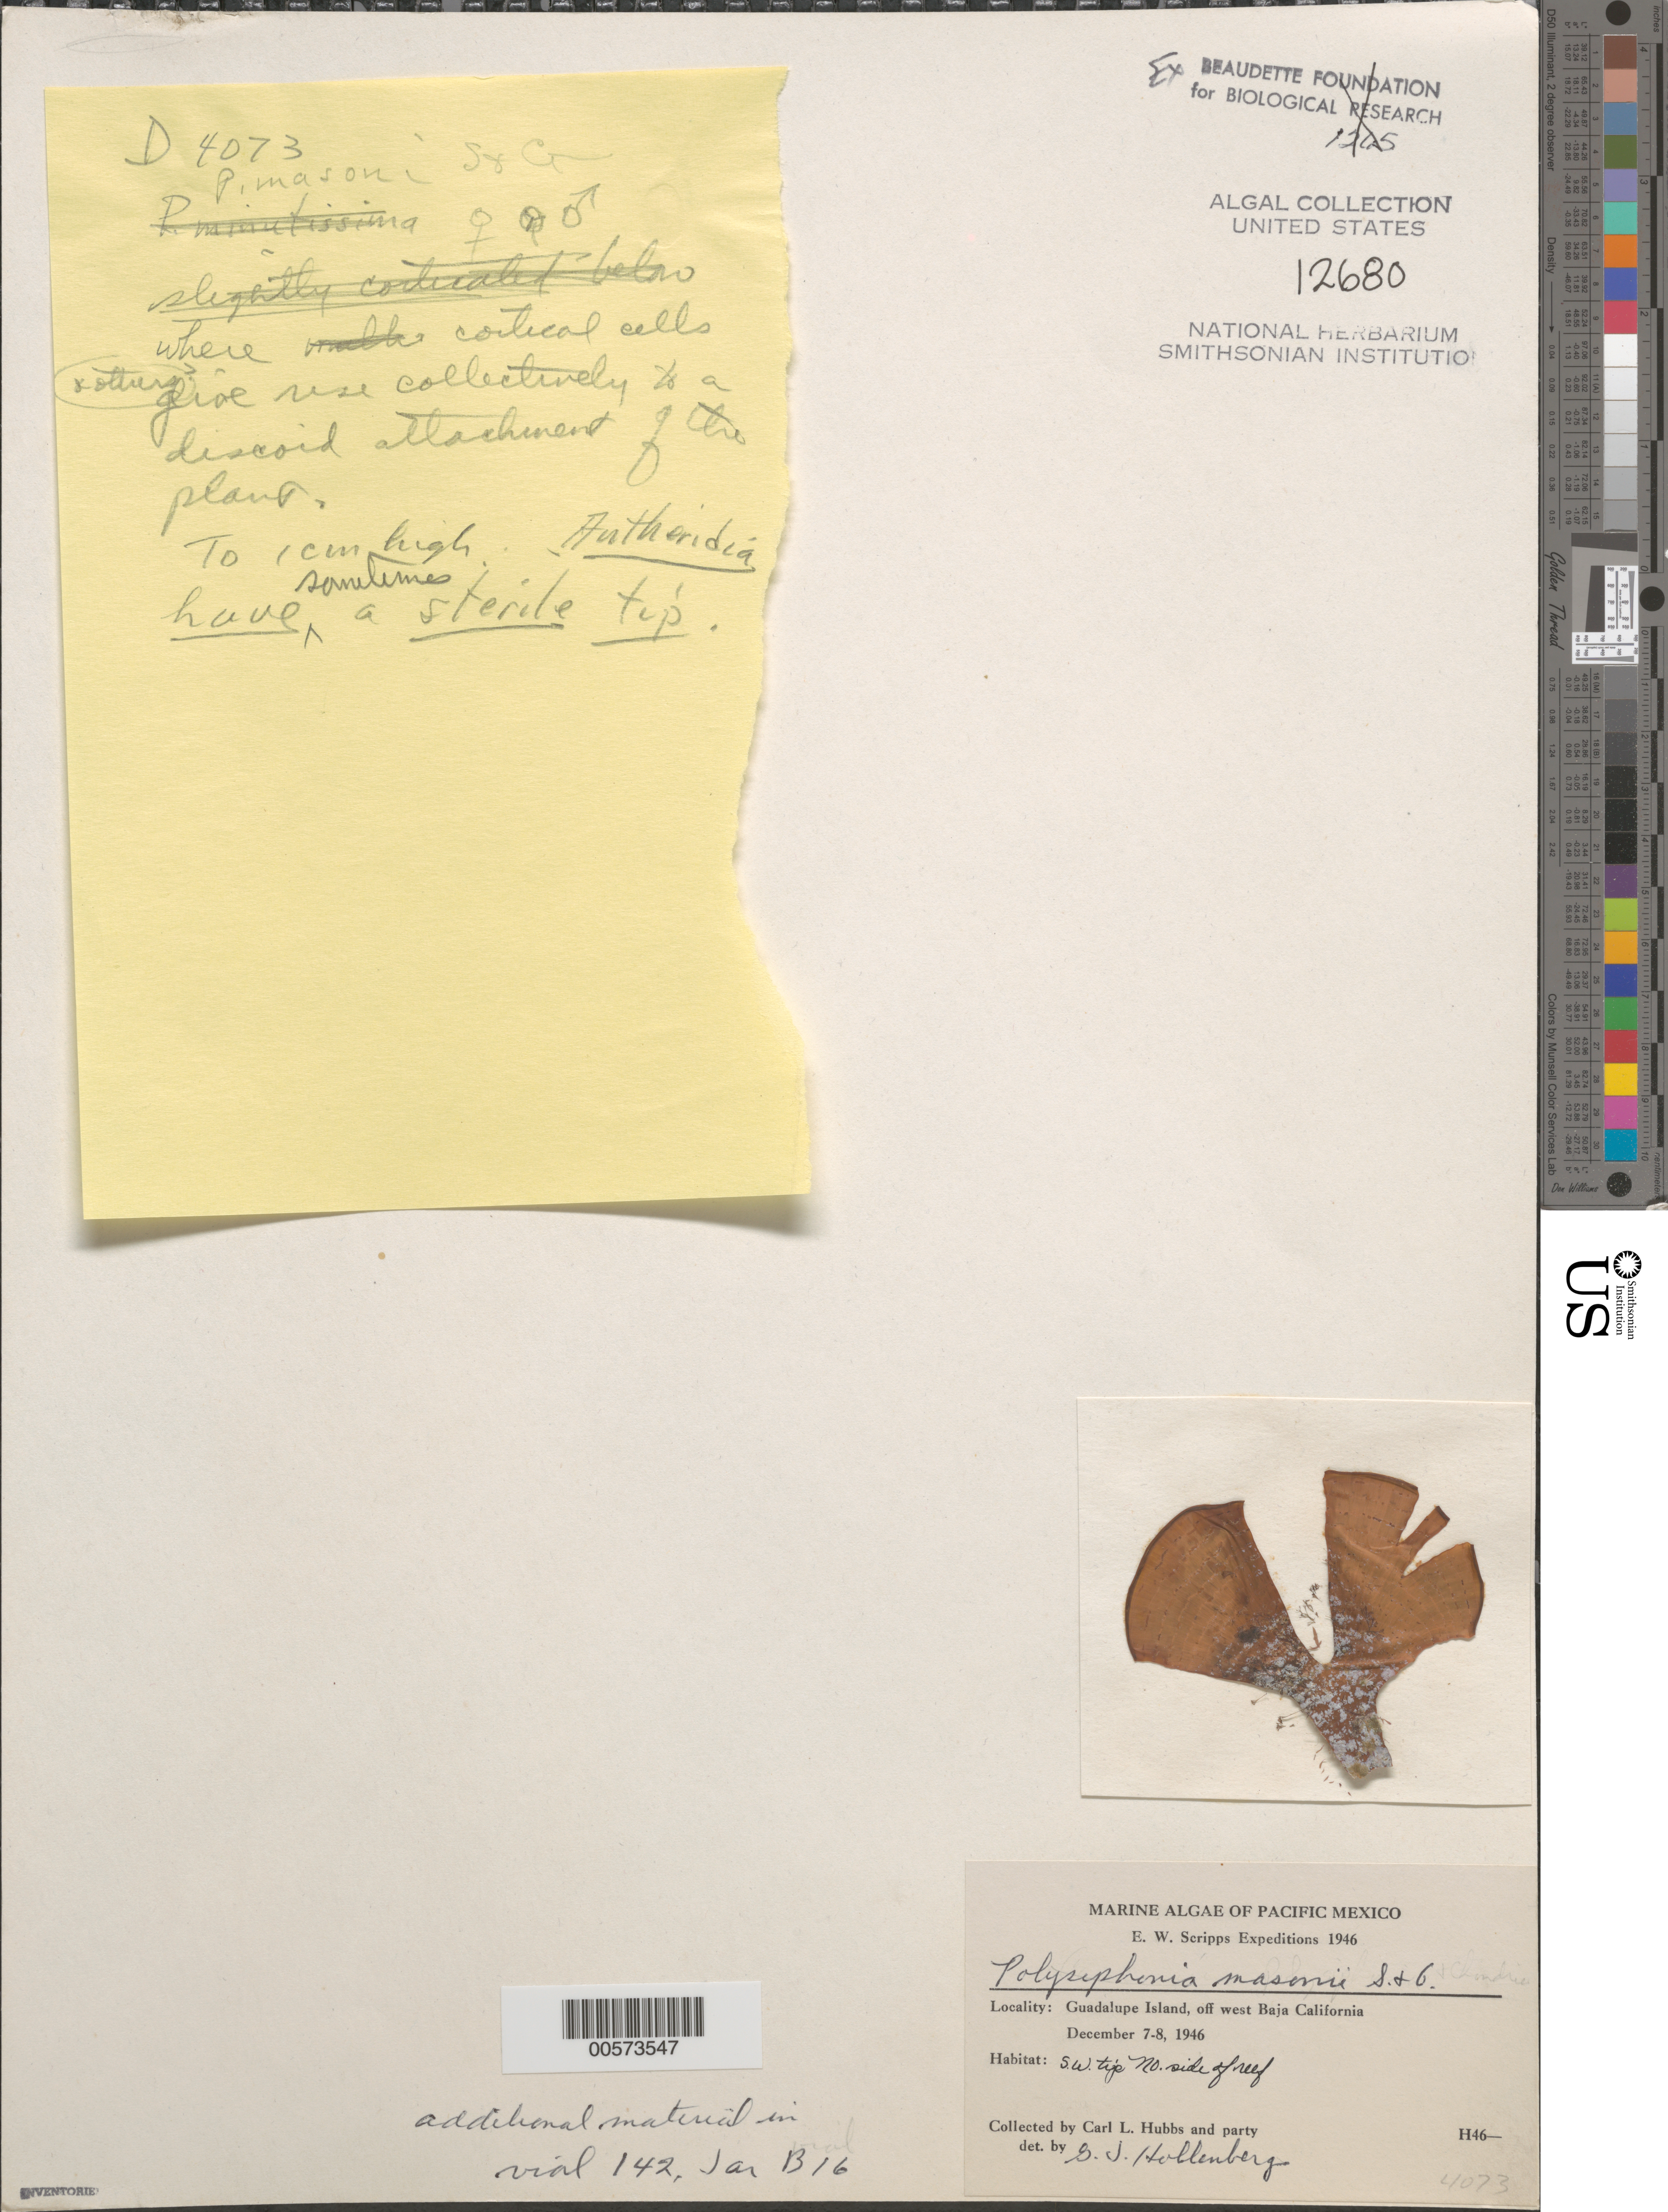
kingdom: Plantae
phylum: Rhodophyta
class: Florideophyceae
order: Ceramiales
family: Rhodomelaceae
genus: Melanothamnus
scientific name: Melanothamnus masonii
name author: (Setchell & N.L. Gardner) Diaz-Tapia & Maggs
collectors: C. Hubbs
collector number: EYD 4073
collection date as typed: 07 Dec 1946 to 08 Dec 1946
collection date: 1946-12-07/1946-12-08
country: Mexico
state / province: Baja California Norte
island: Isla Guadalupe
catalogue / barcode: US 12680